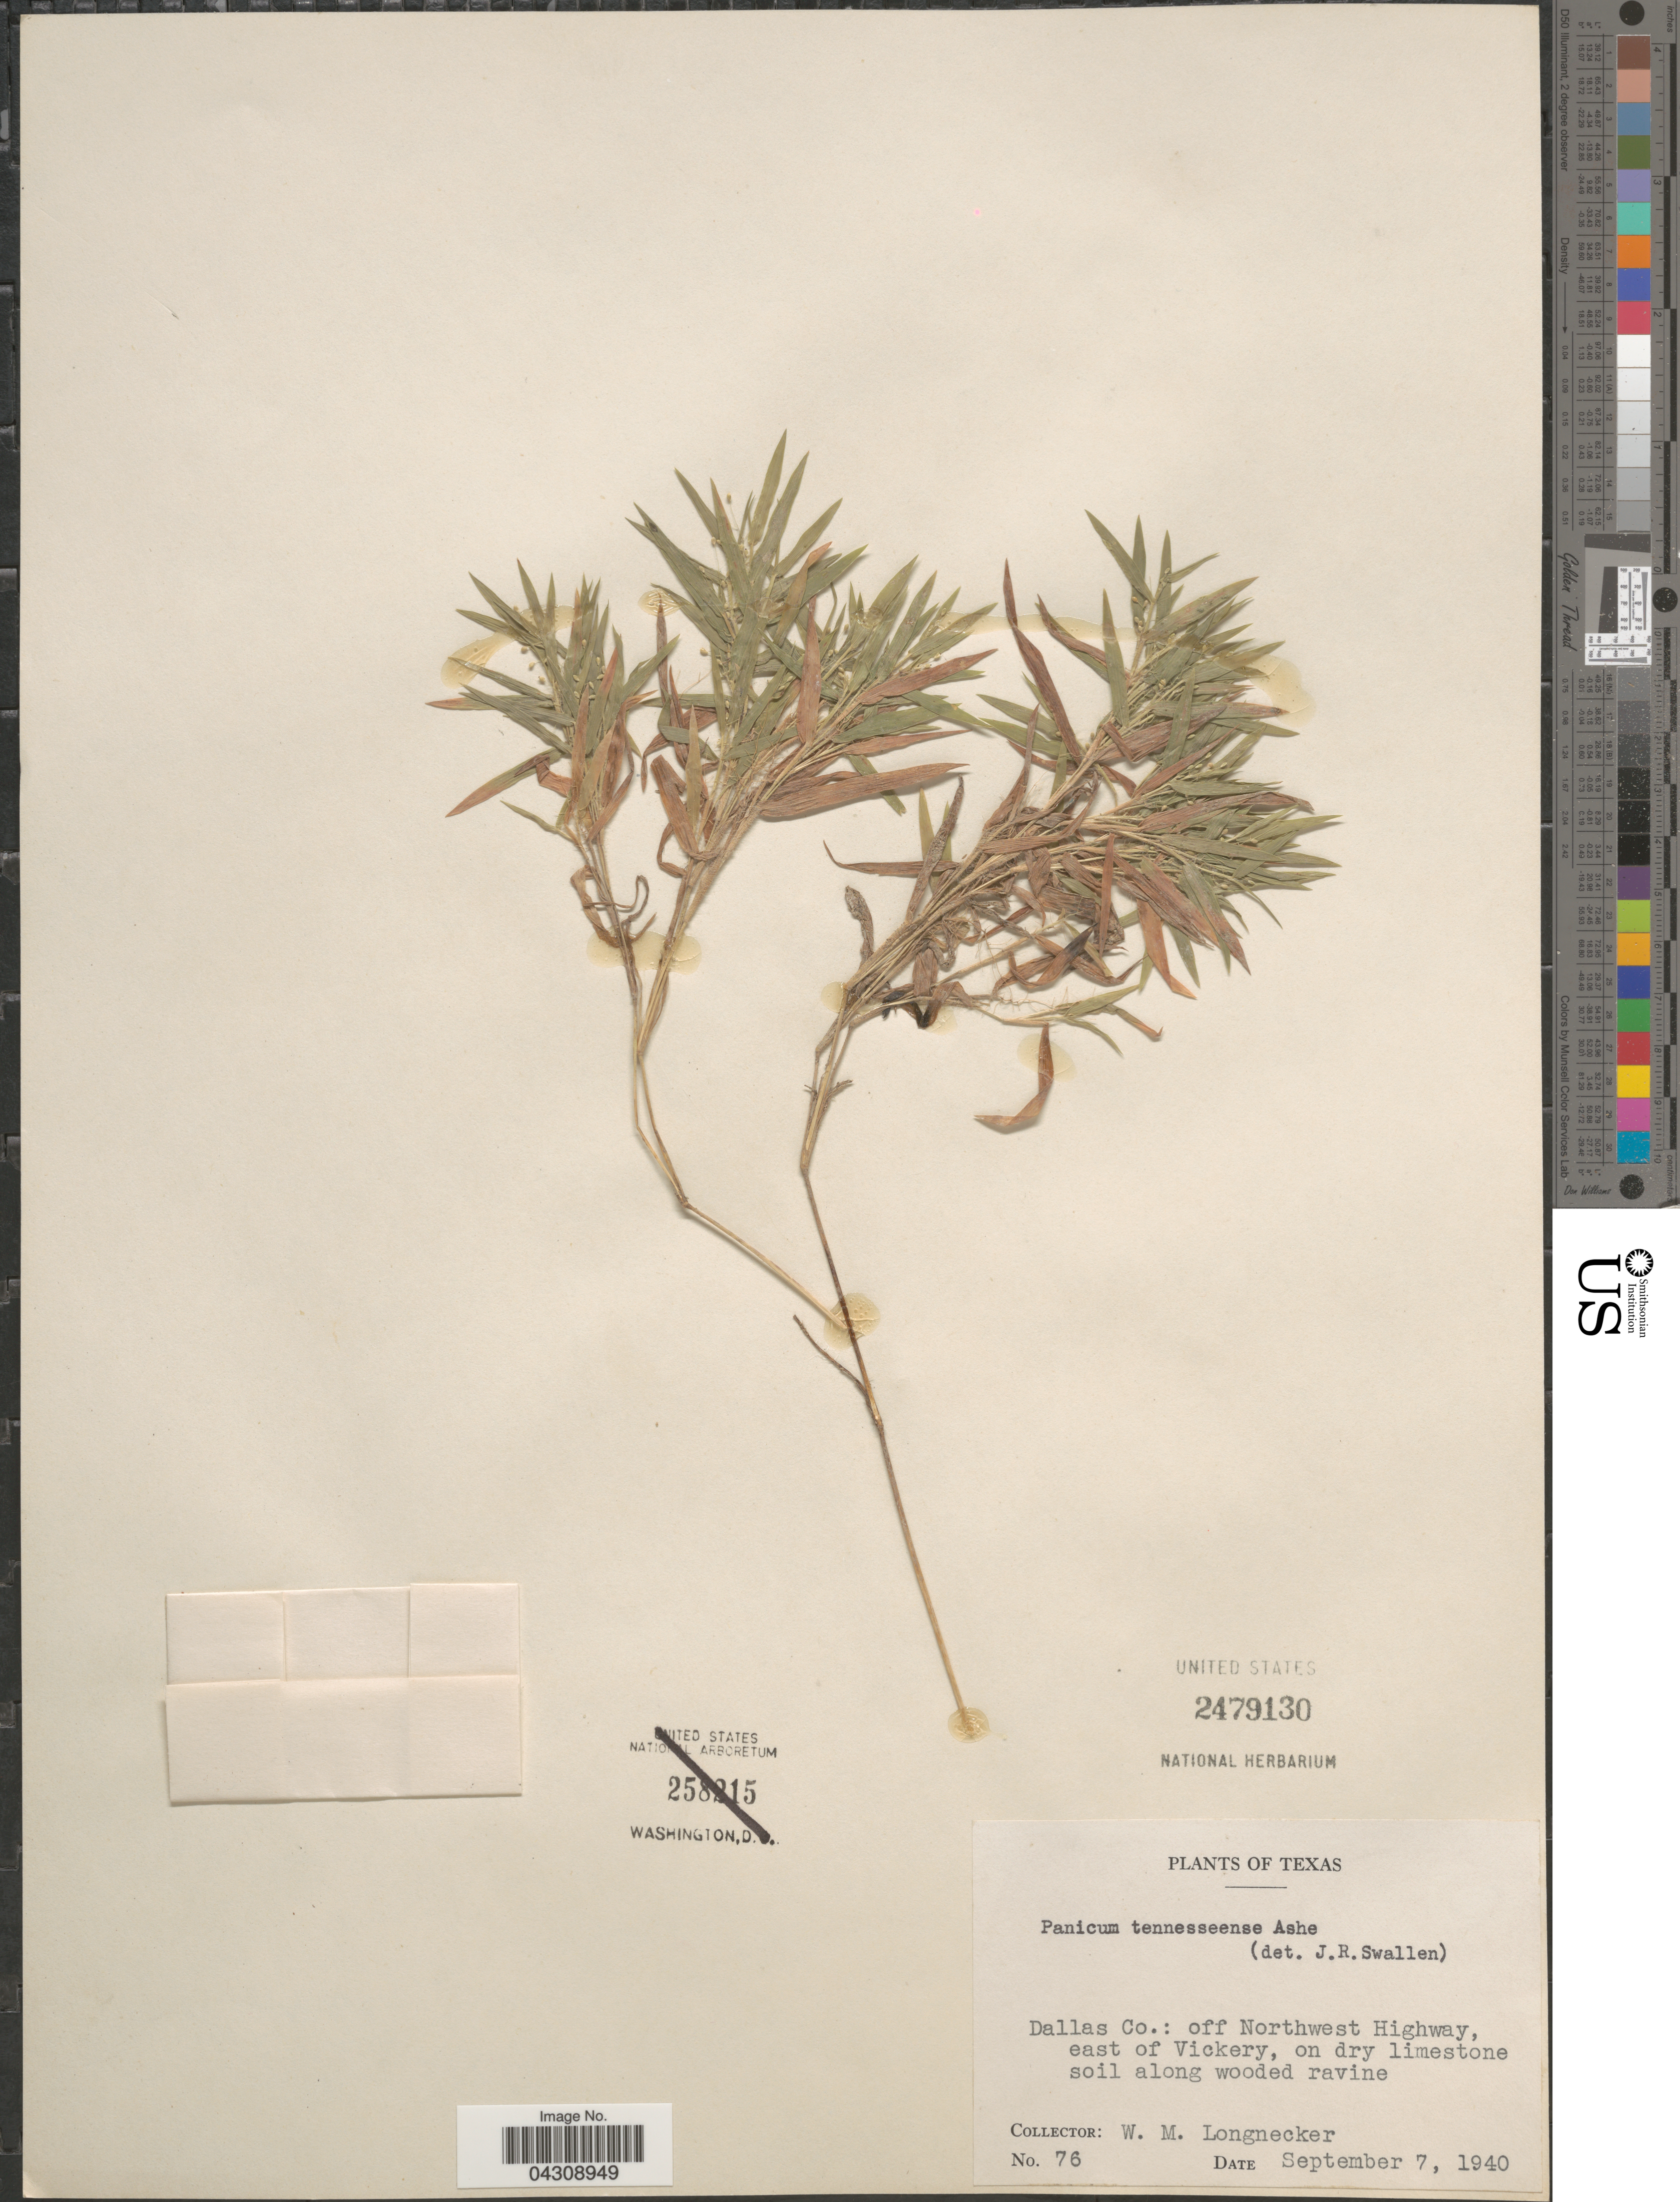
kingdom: Plantae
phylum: Tracheophyta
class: Liliopsida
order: Poales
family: Poaceae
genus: Dichanthelium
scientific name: Dichanthelium acuminatum var. acuminatum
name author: (Sw.) Gould & C.A. Clark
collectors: W. Longnecker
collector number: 76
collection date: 1940-09-07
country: United States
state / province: Texas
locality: Dallas Co.: off Northwest Highway, east of Vickery, on dry limestone soil along wooded ravine.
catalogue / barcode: US 2479130